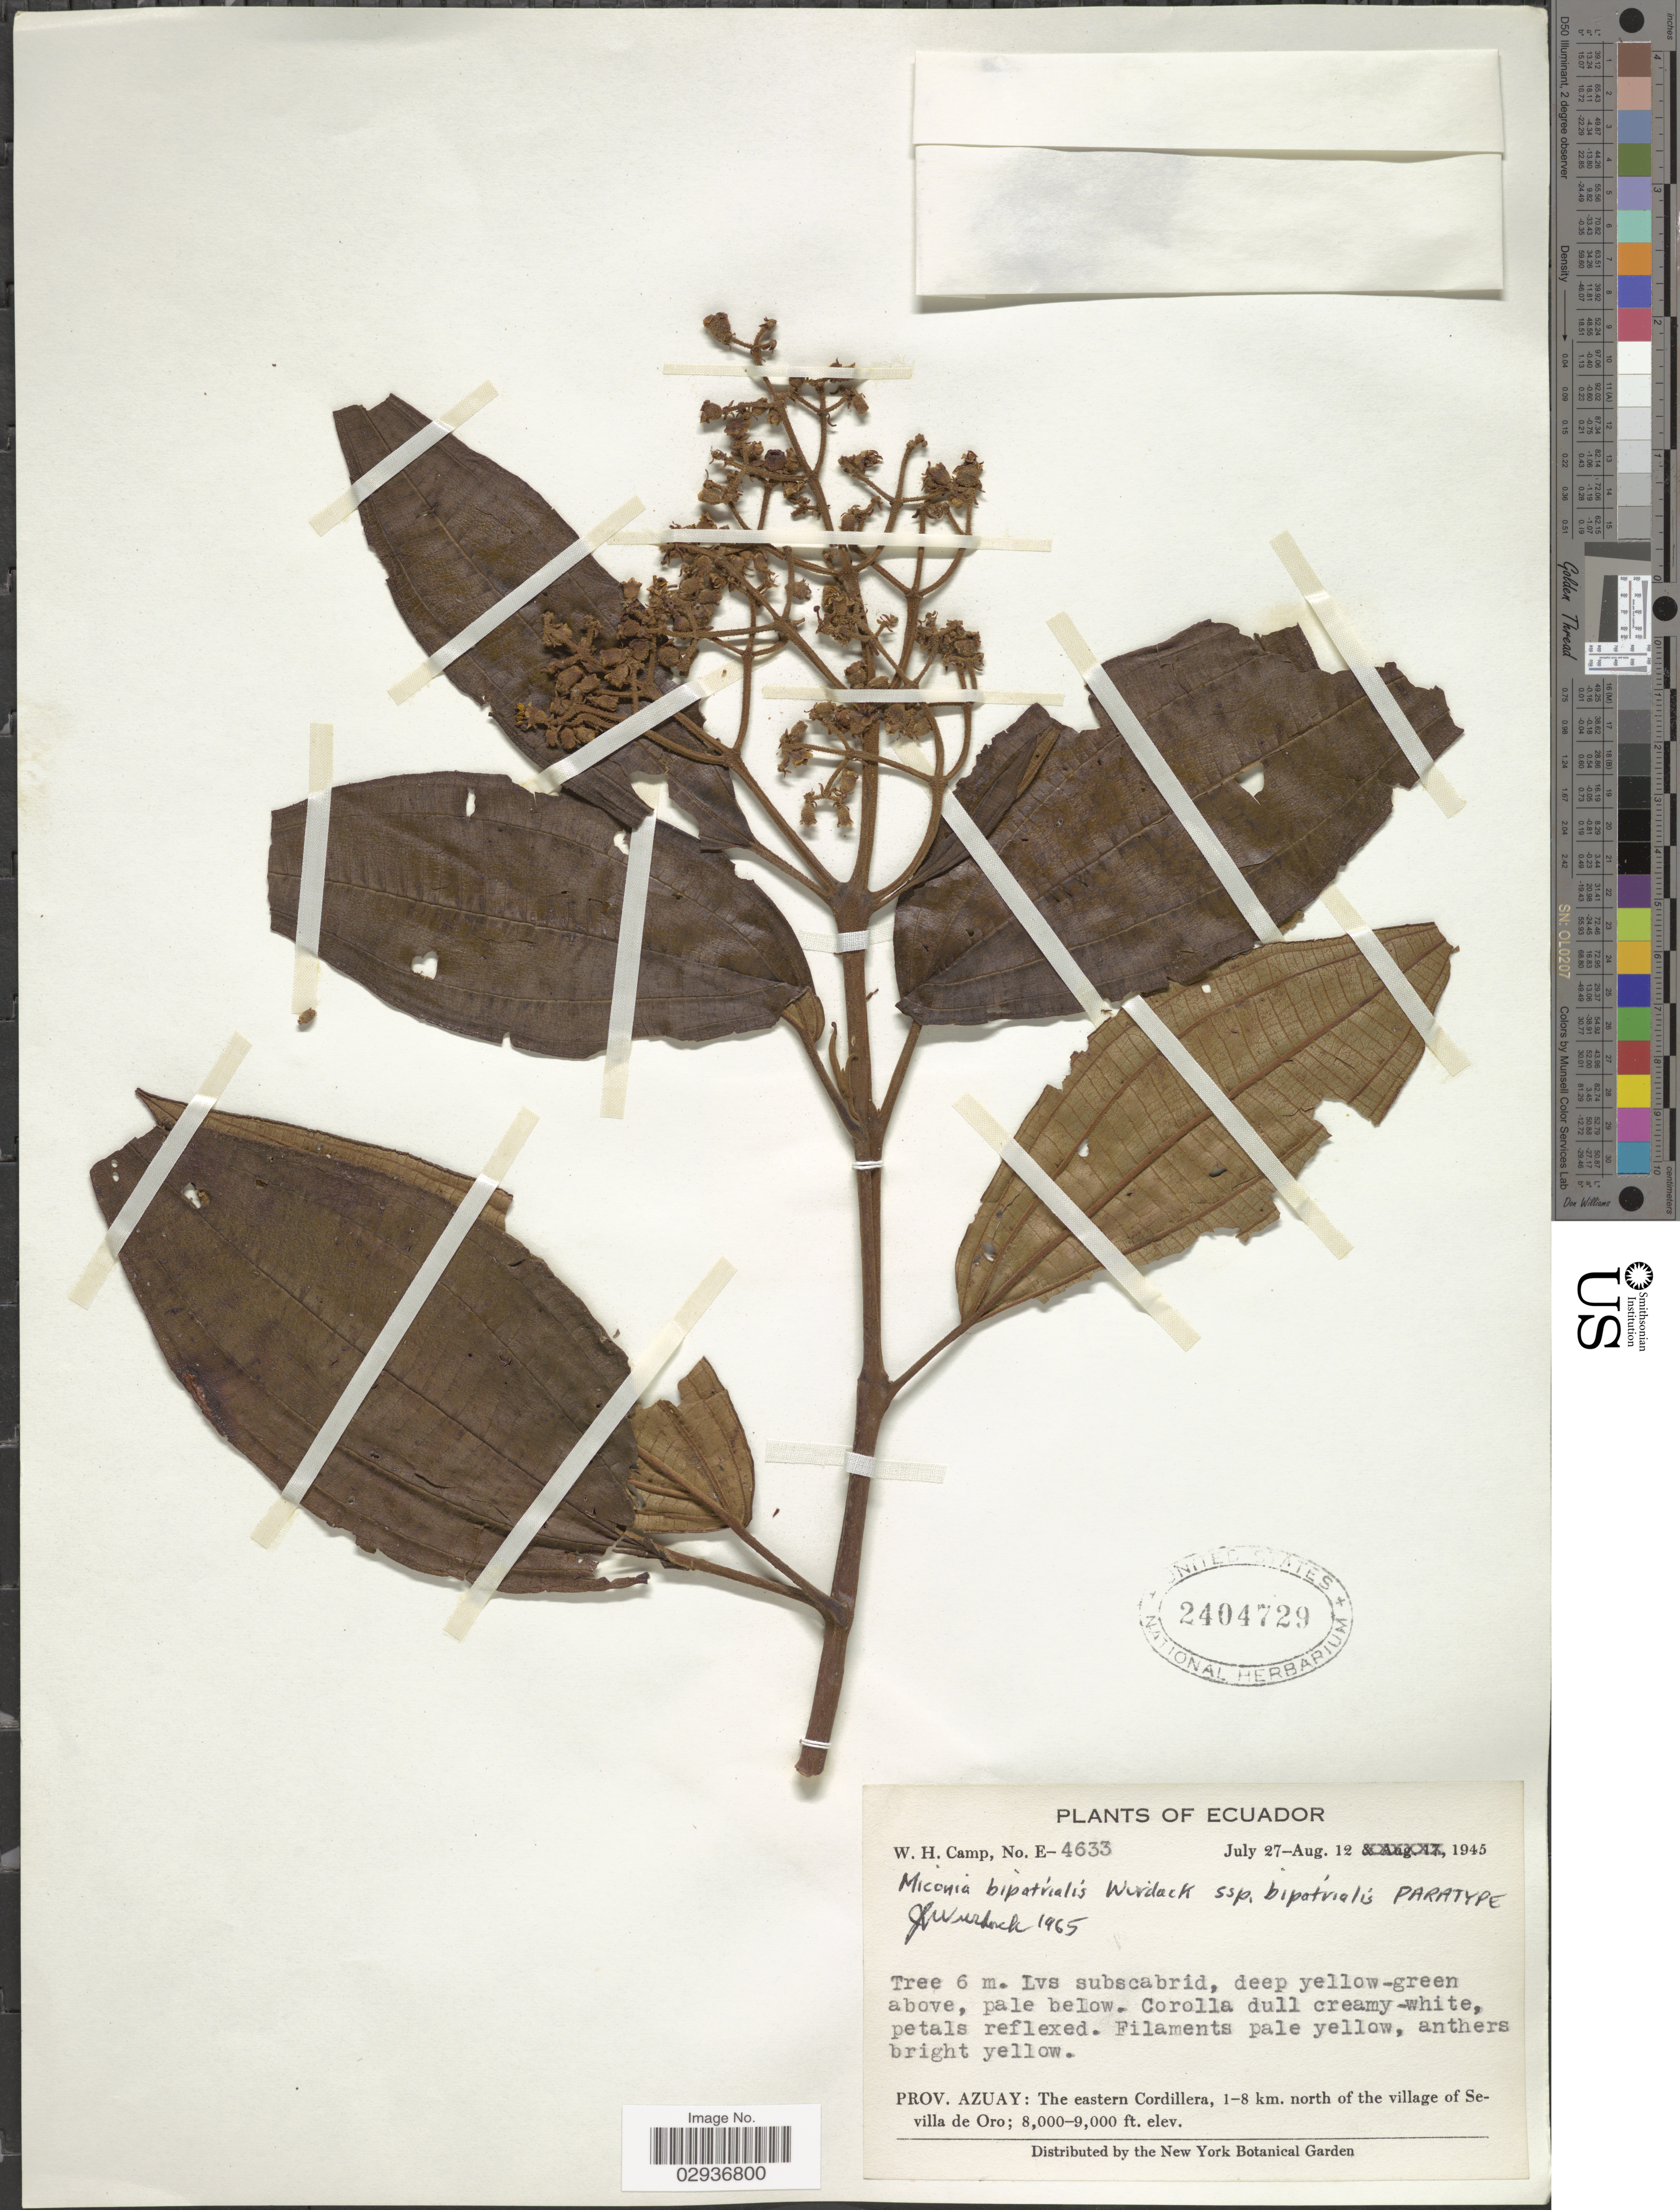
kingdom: Plantae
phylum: Tracheophyta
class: Magnoliopsida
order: Myrtales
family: Melastomataceae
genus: Miconia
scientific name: Miconia bipatrialis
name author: Wurdack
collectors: W. H. Camp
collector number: E-4633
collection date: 1945-07-27/1945-08-12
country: Ecuador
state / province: Azuay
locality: The eastern Cordillera, 1-8 km. north of the village of Sevilla de Oro.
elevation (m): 2438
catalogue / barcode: US 2404729